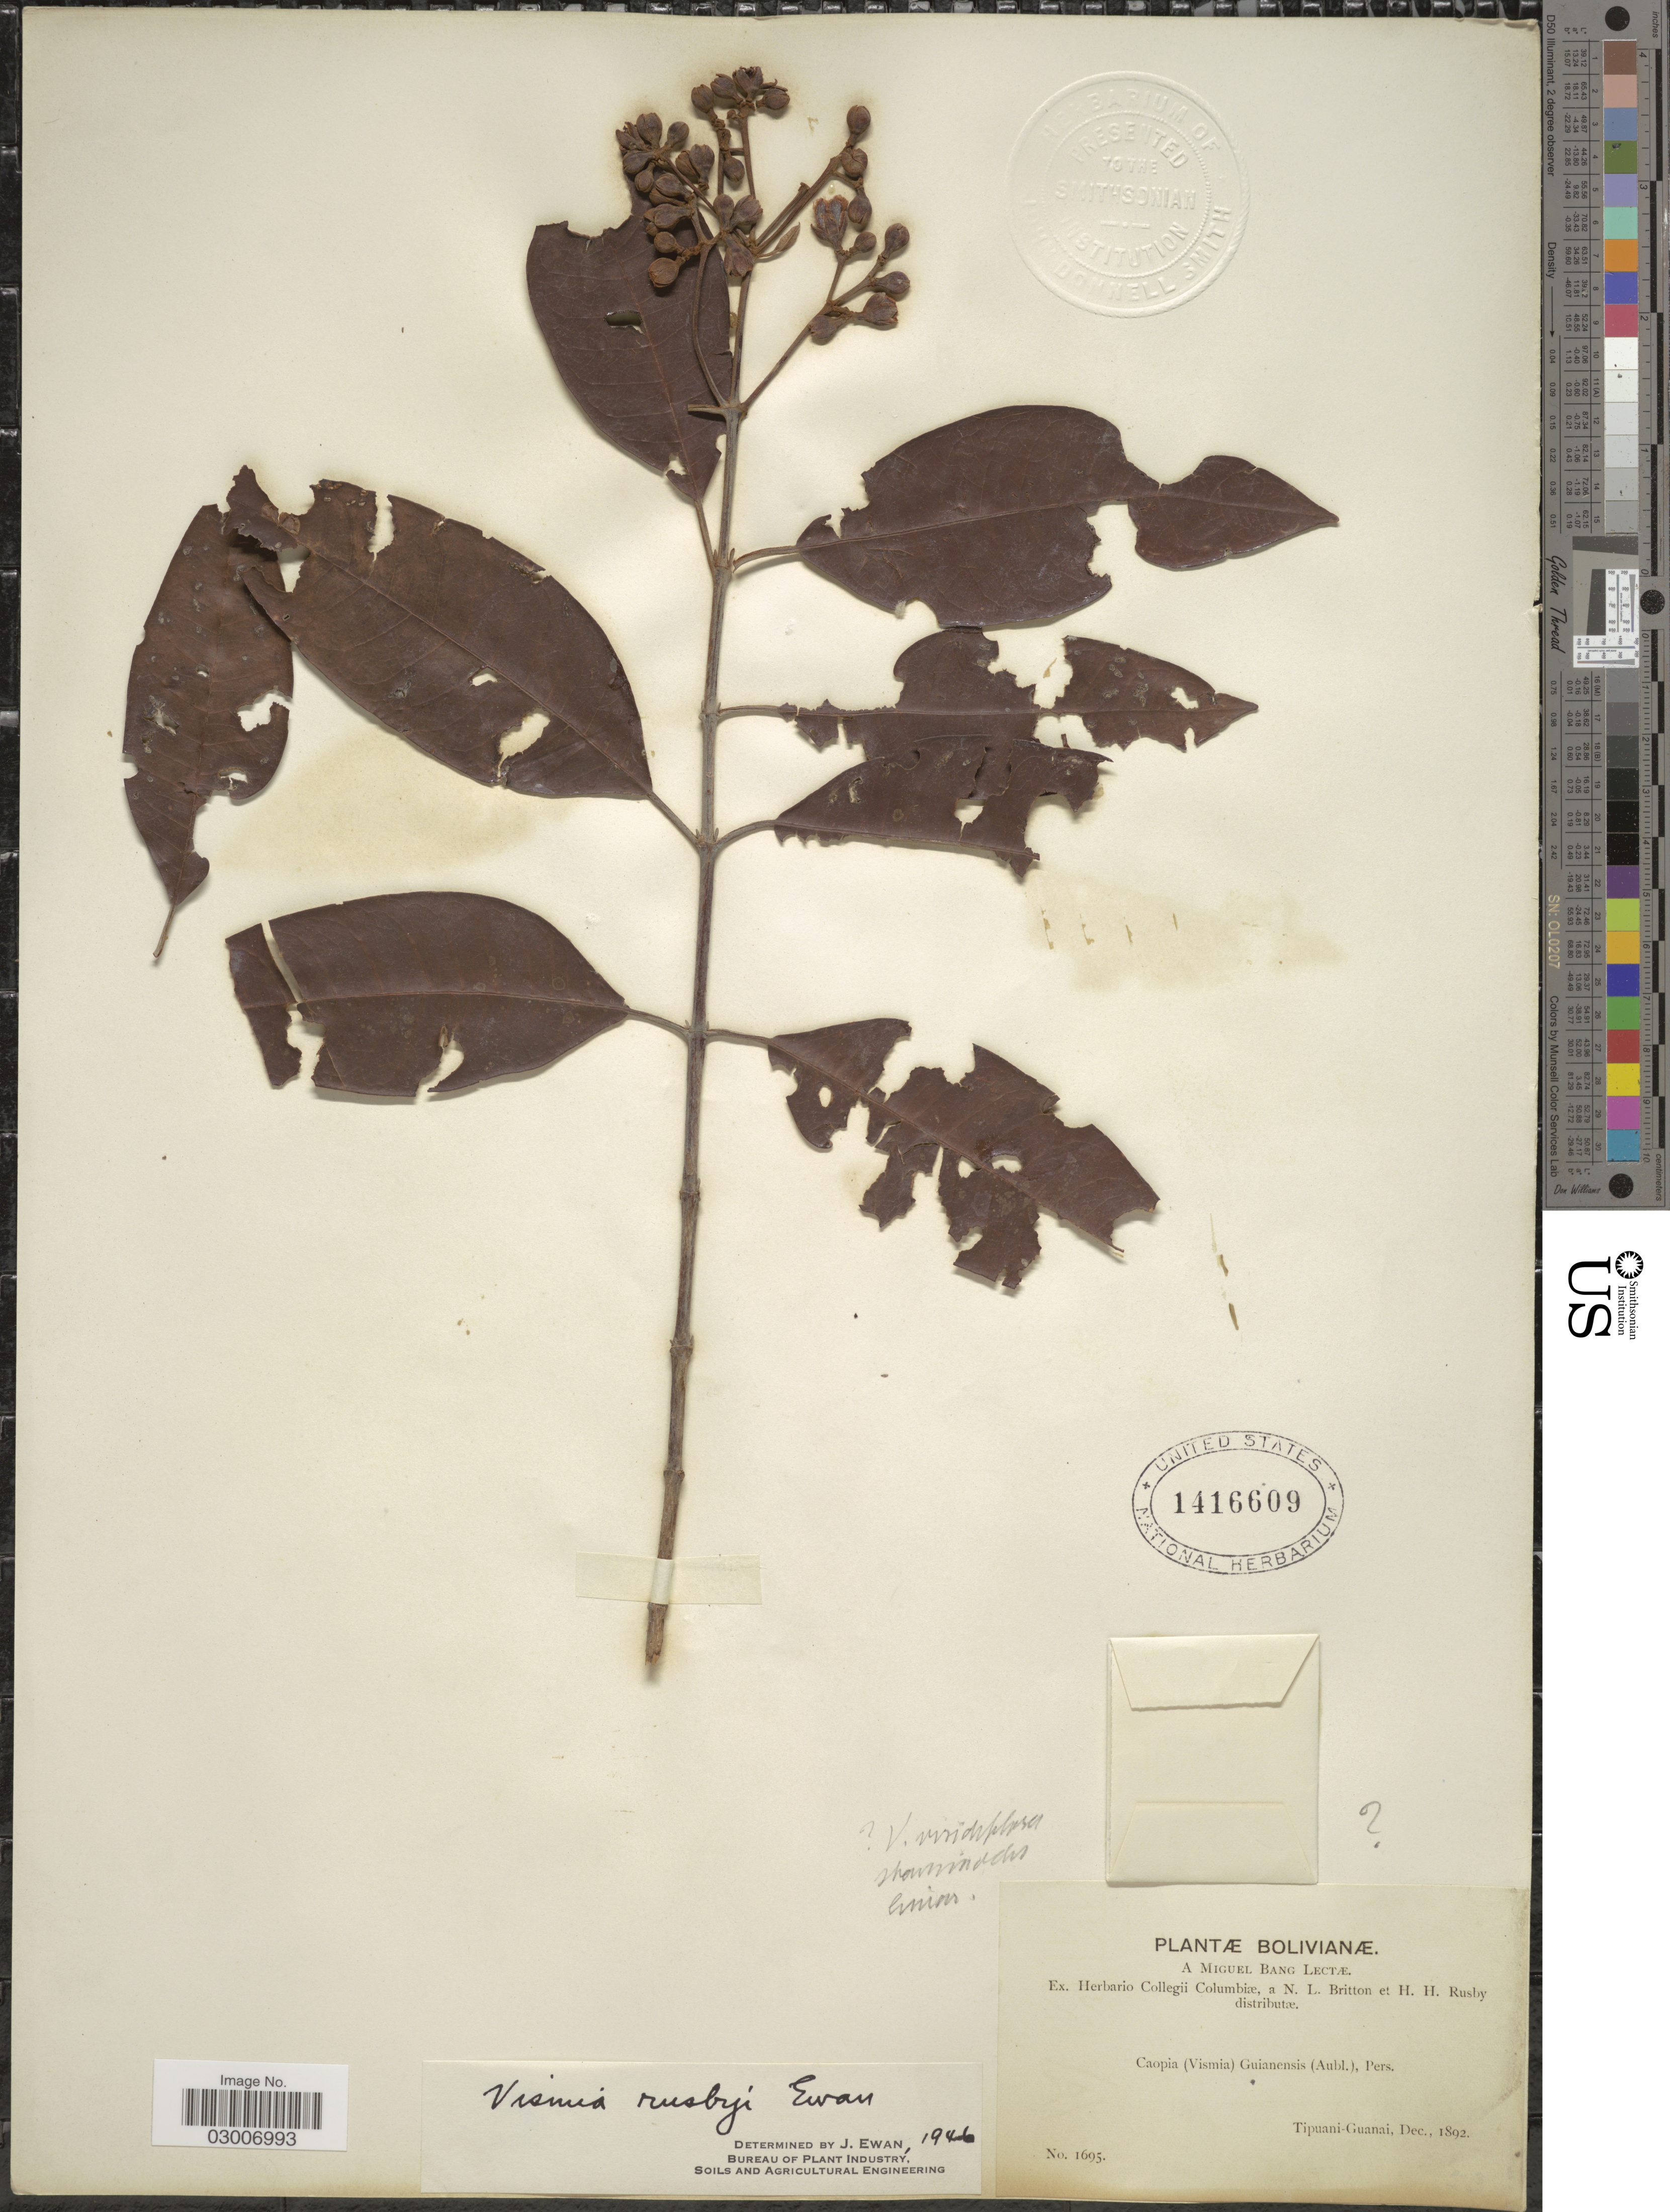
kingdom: Plantae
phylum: Tracheophyta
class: Magnoliopsida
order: Malpighiales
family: Hypericaceae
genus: Vismia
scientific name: Vismia rusbyi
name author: Ewan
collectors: M. Bang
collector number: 1695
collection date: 1892-12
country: Bolivia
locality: Tipuani-Guanai.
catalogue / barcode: US 1416609